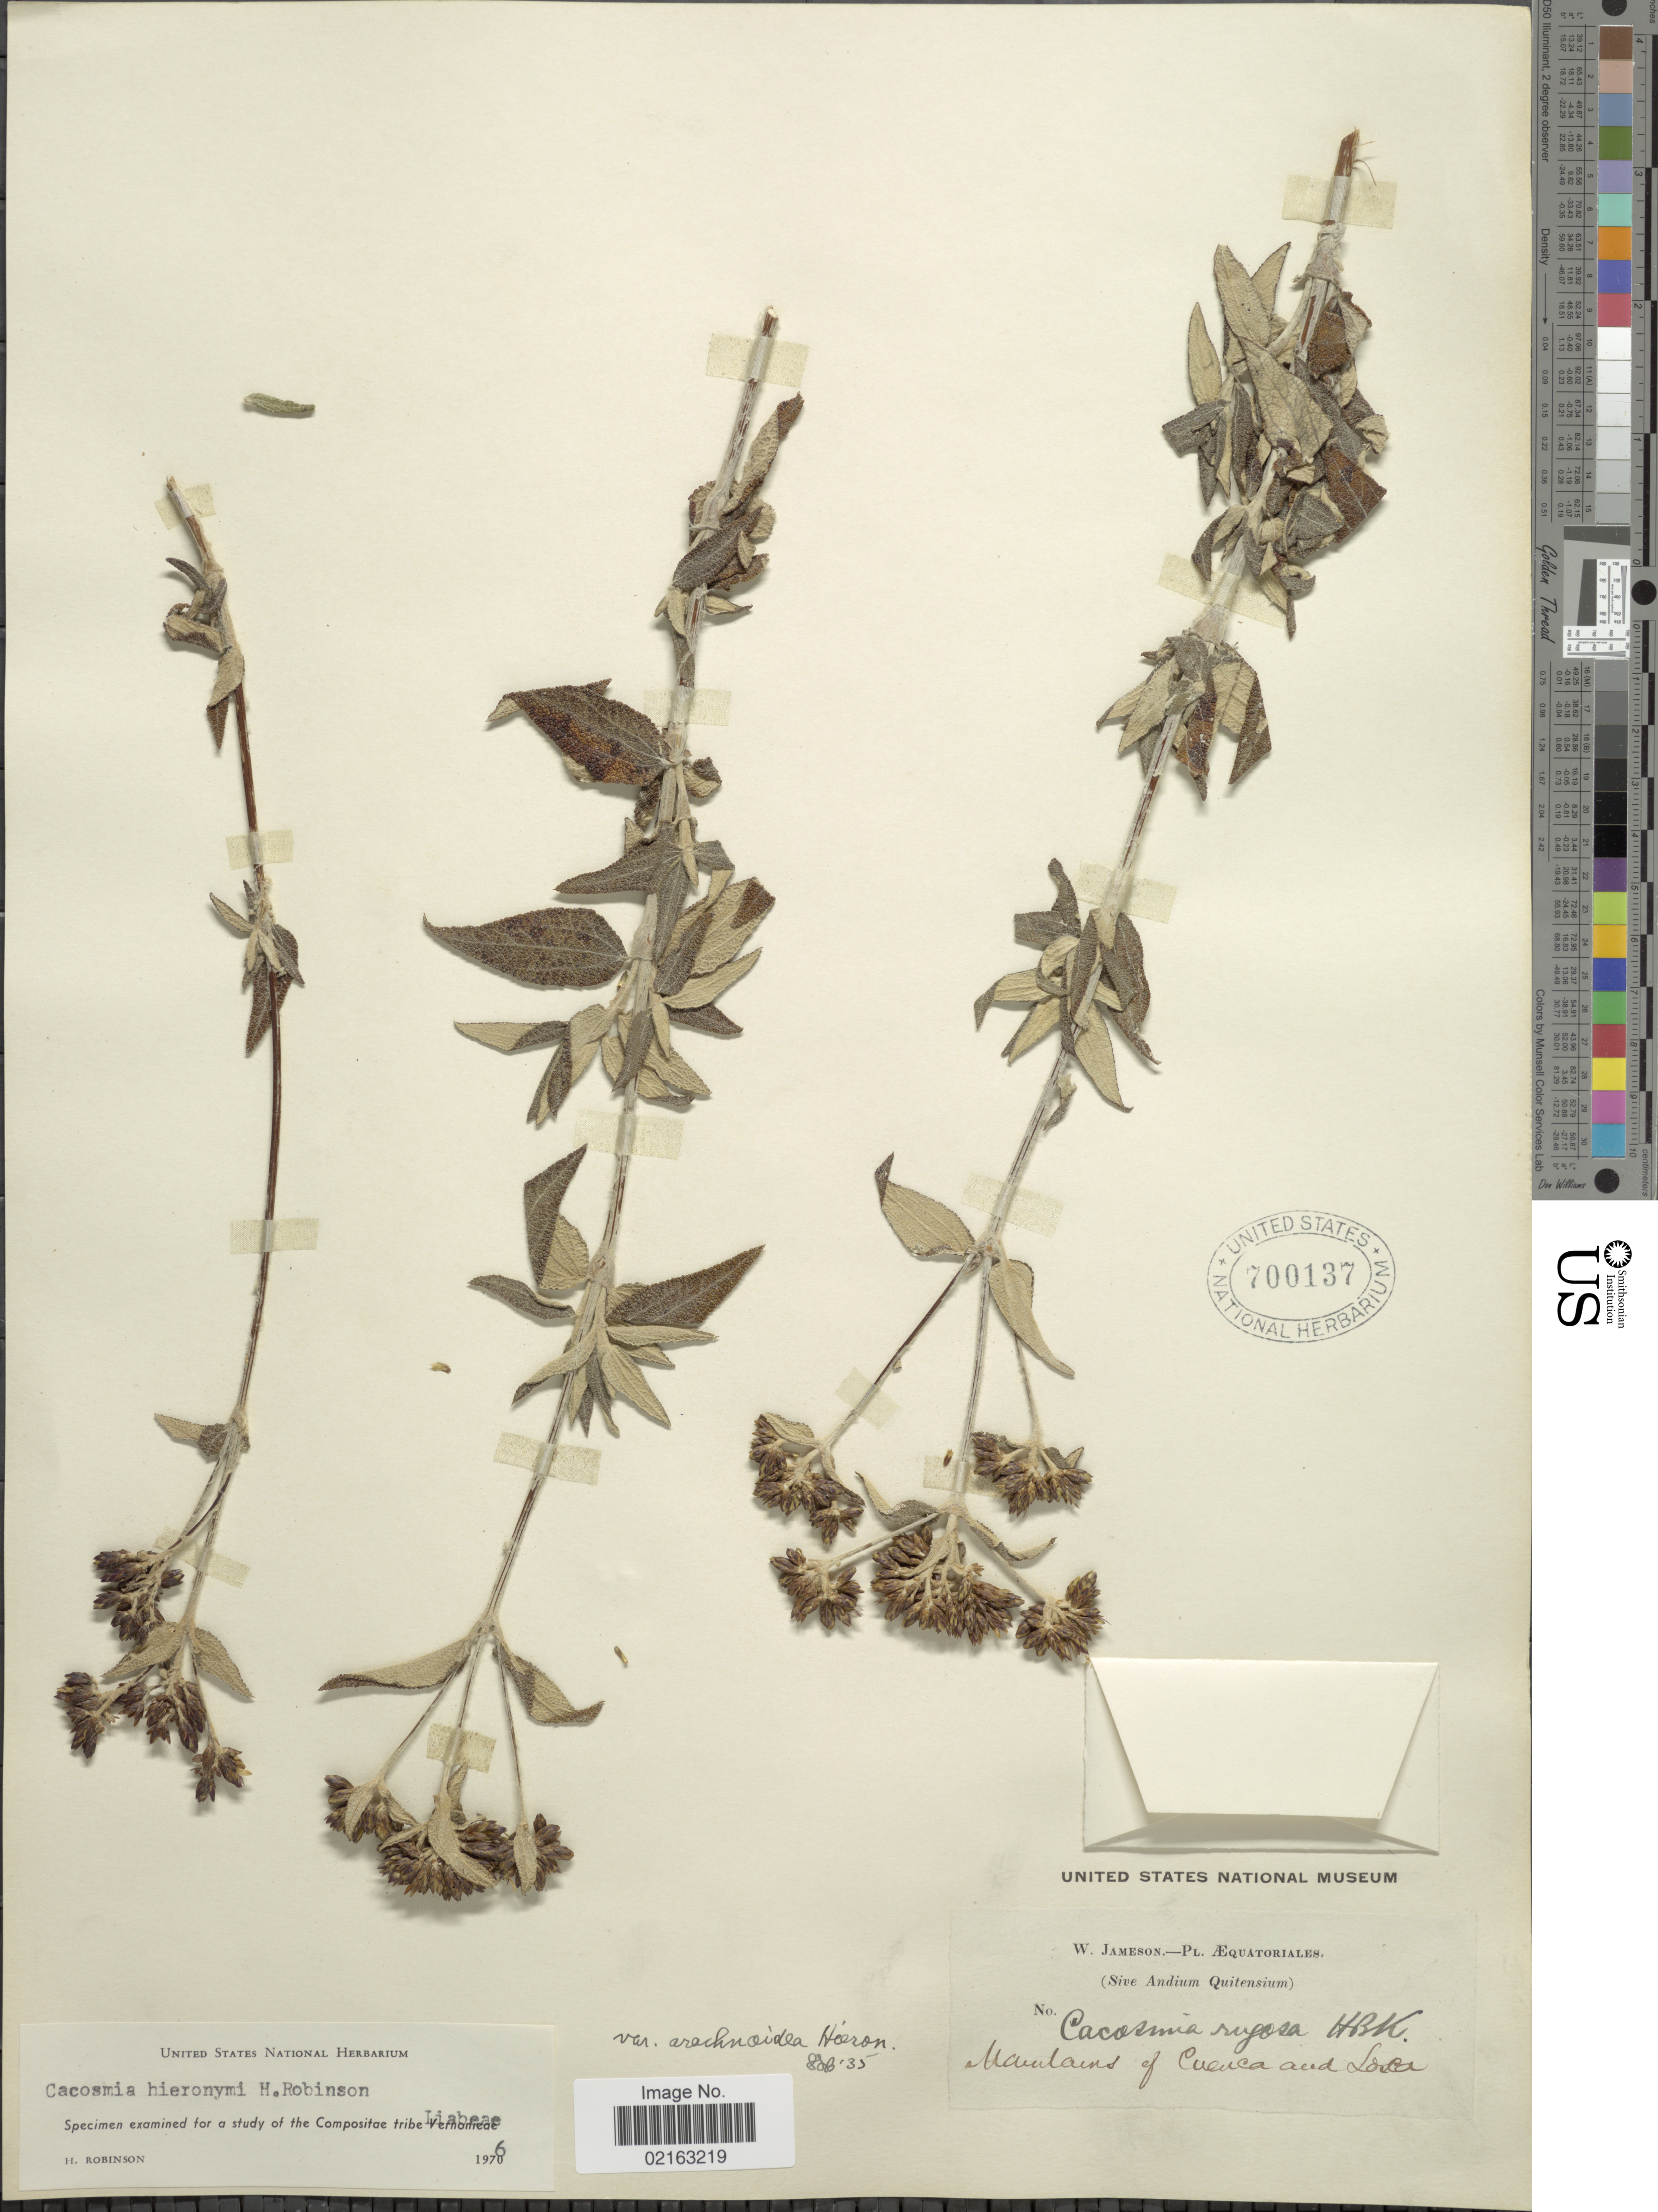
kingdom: Plantae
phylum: Tracheophyta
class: Magnoliopsida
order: Asterales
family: Asteraceae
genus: Cacosmia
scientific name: Cacosmia hieronymi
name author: H. Rob.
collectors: W. Jameson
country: Ecuador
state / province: Loja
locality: Mountains of Cuenca and Loja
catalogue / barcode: US 700137